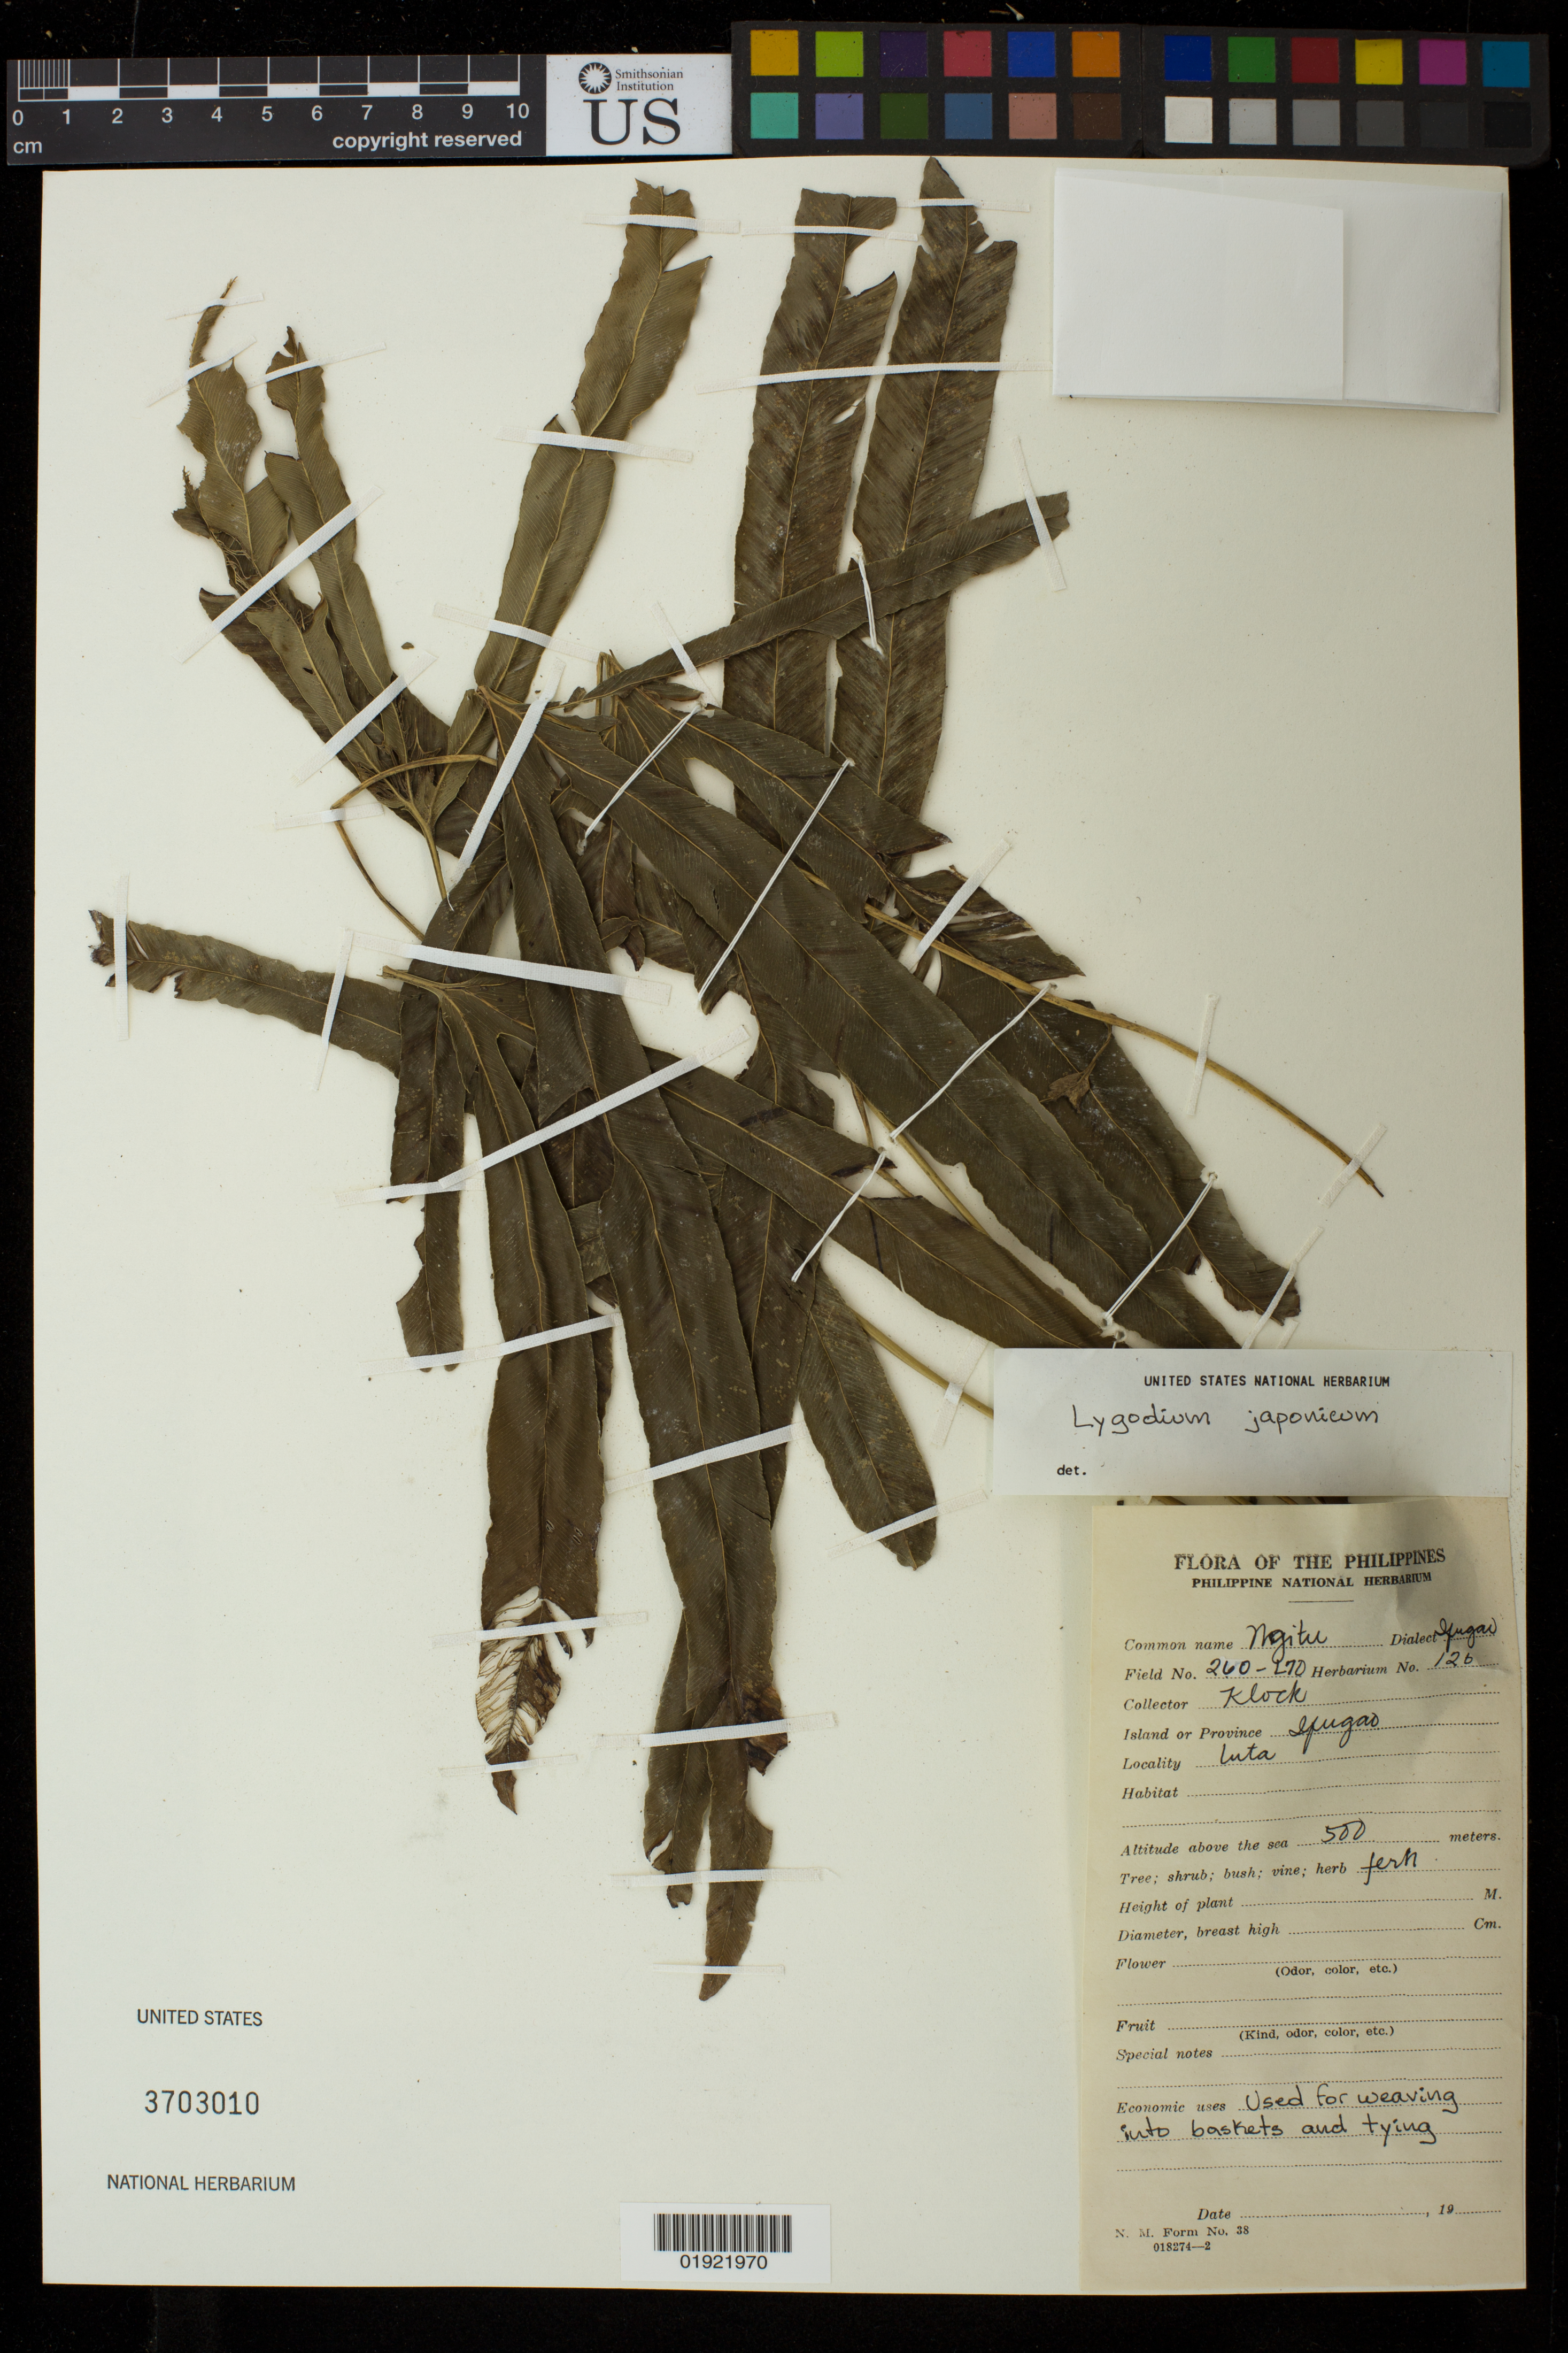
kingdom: Plantae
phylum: Tracheophyta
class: Polypodiopsida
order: Schizaeales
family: Lygodiaceae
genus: Lygodium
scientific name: Lygodium japonicum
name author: (Thunb.) Sw.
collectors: Klock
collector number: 126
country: Philippines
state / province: Cordillera (Administrative Region)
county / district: Ifugao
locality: Luta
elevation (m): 500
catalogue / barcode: US 3703010